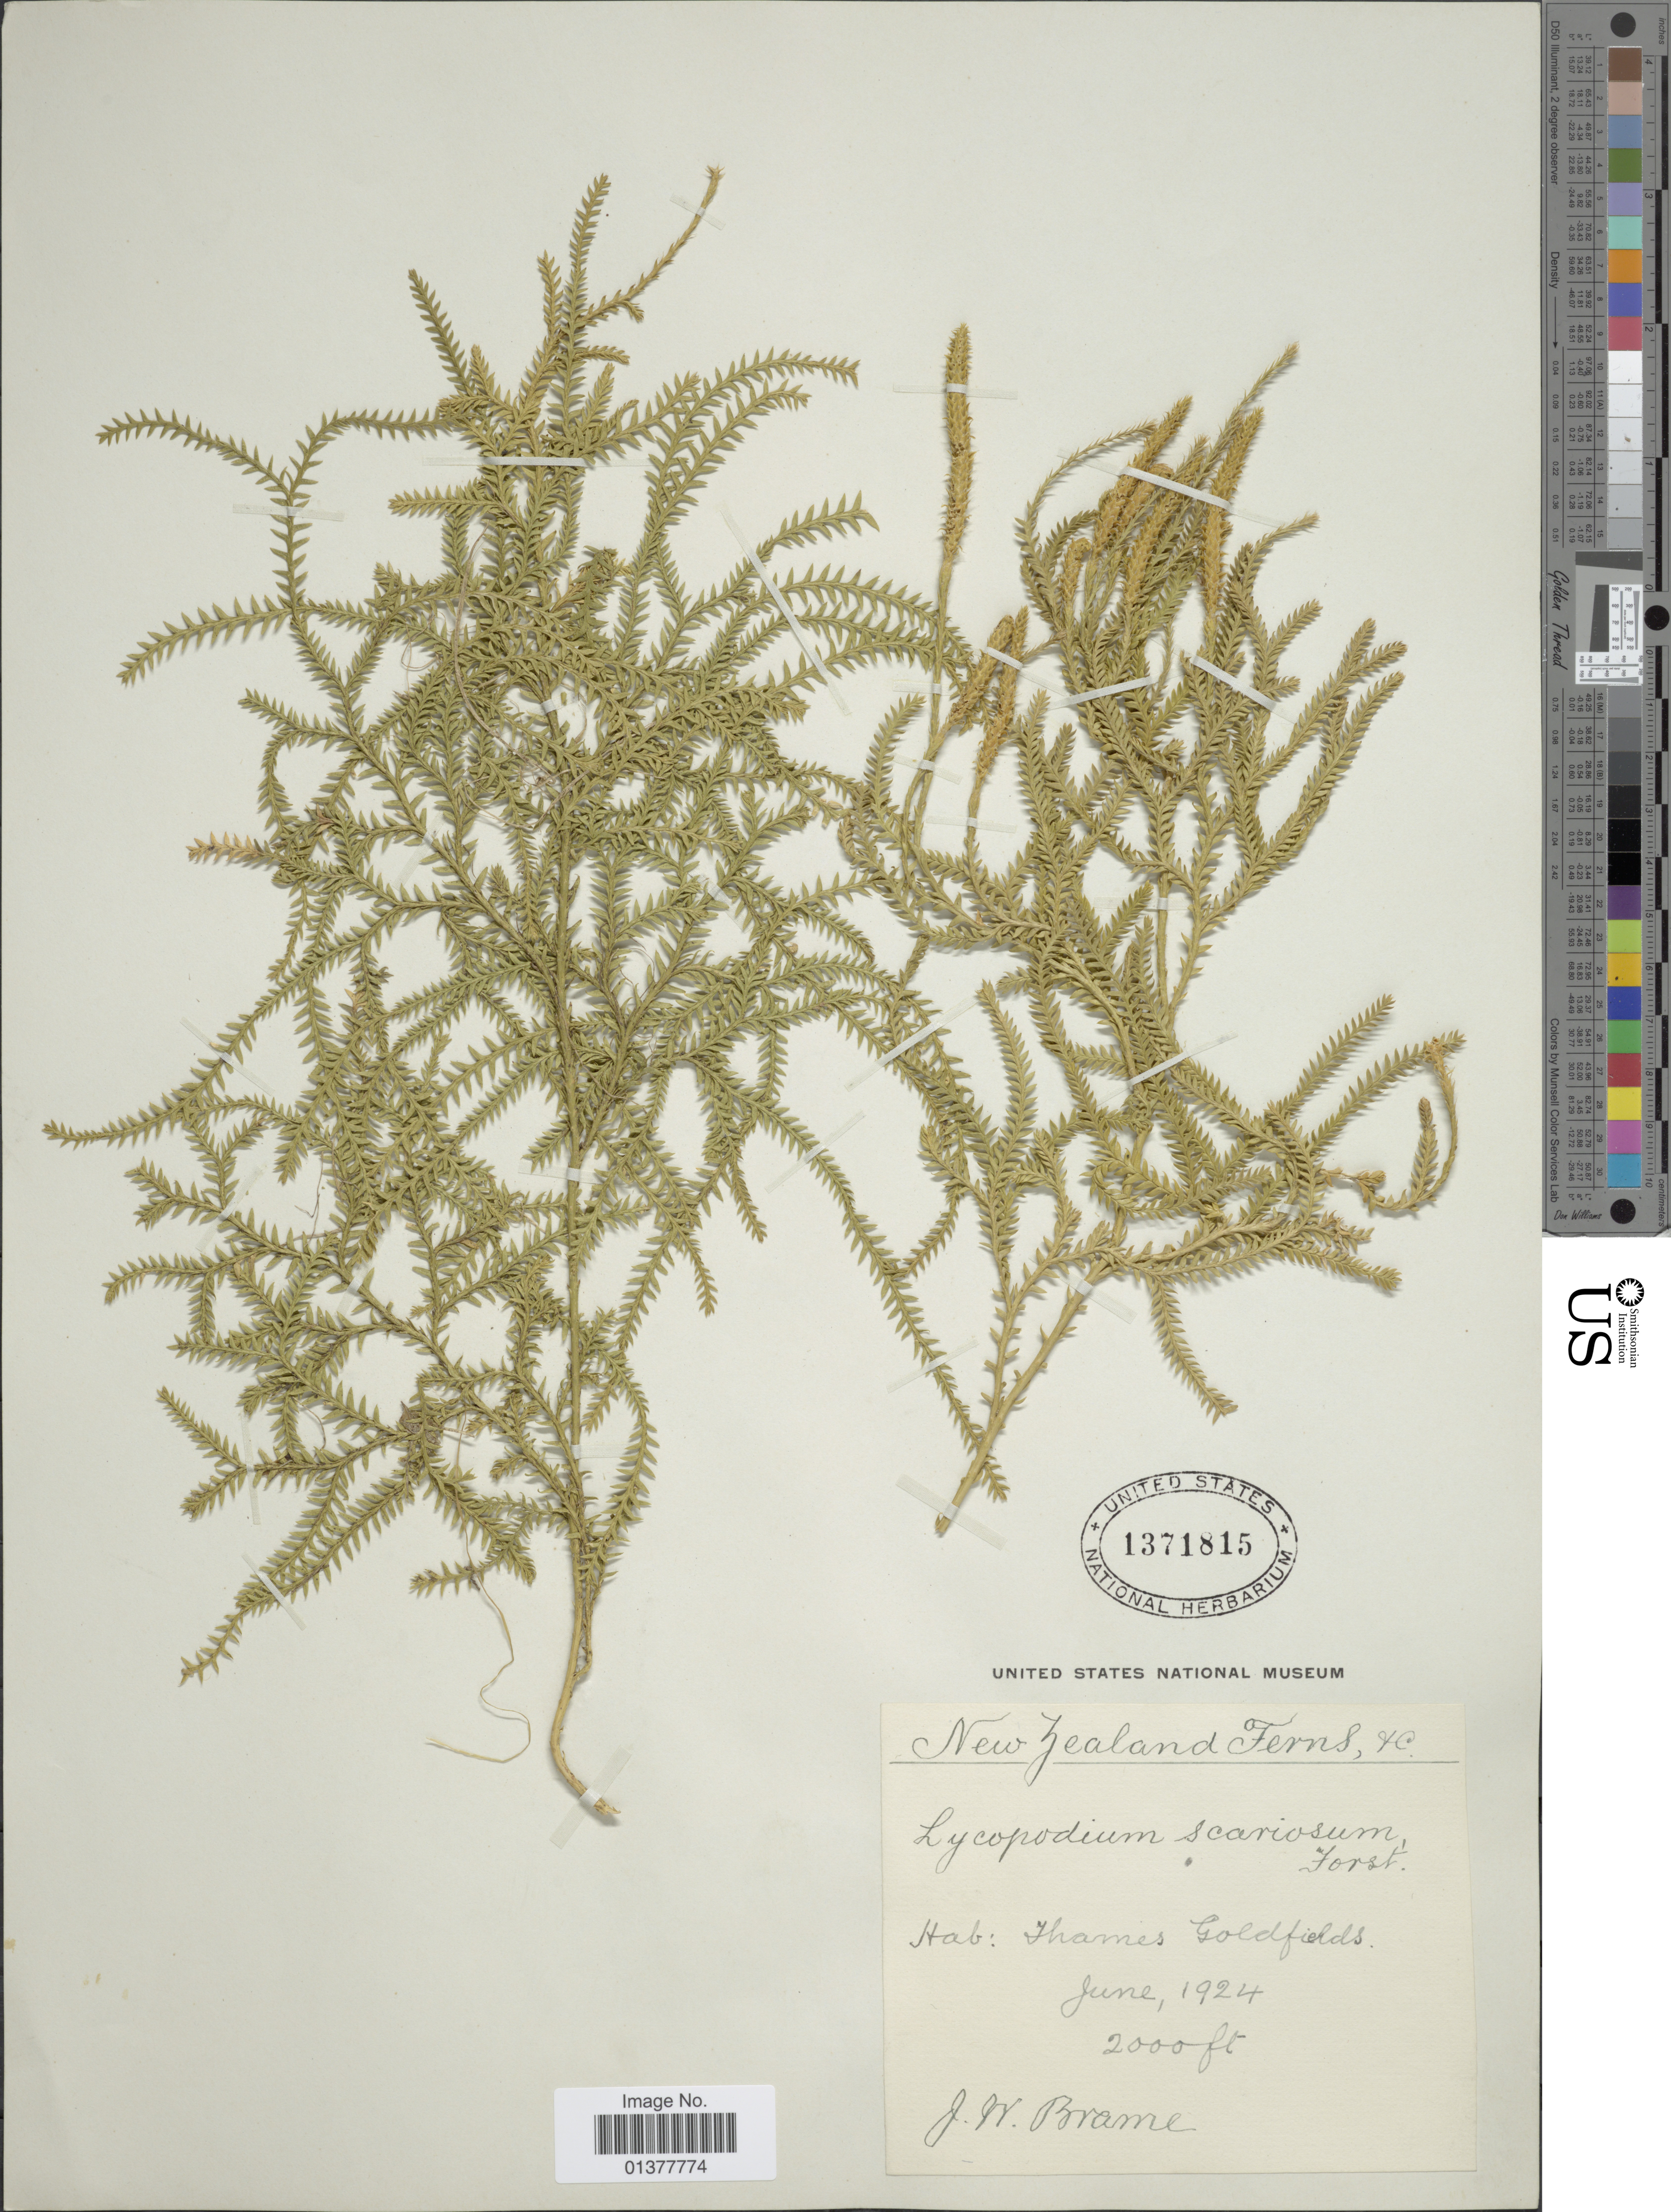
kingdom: Plantae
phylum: Tracheophyta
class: Lycopodiopsida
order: Lycopodiales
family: Lycopodiaceae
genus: Diphasium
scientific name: Diphasium scariosum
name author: (G. Forst.) Rothm.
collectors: J. Brame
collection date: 1924-06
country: New Zealand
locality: Thames Goldfields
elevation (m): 610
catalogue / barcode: US 1371815